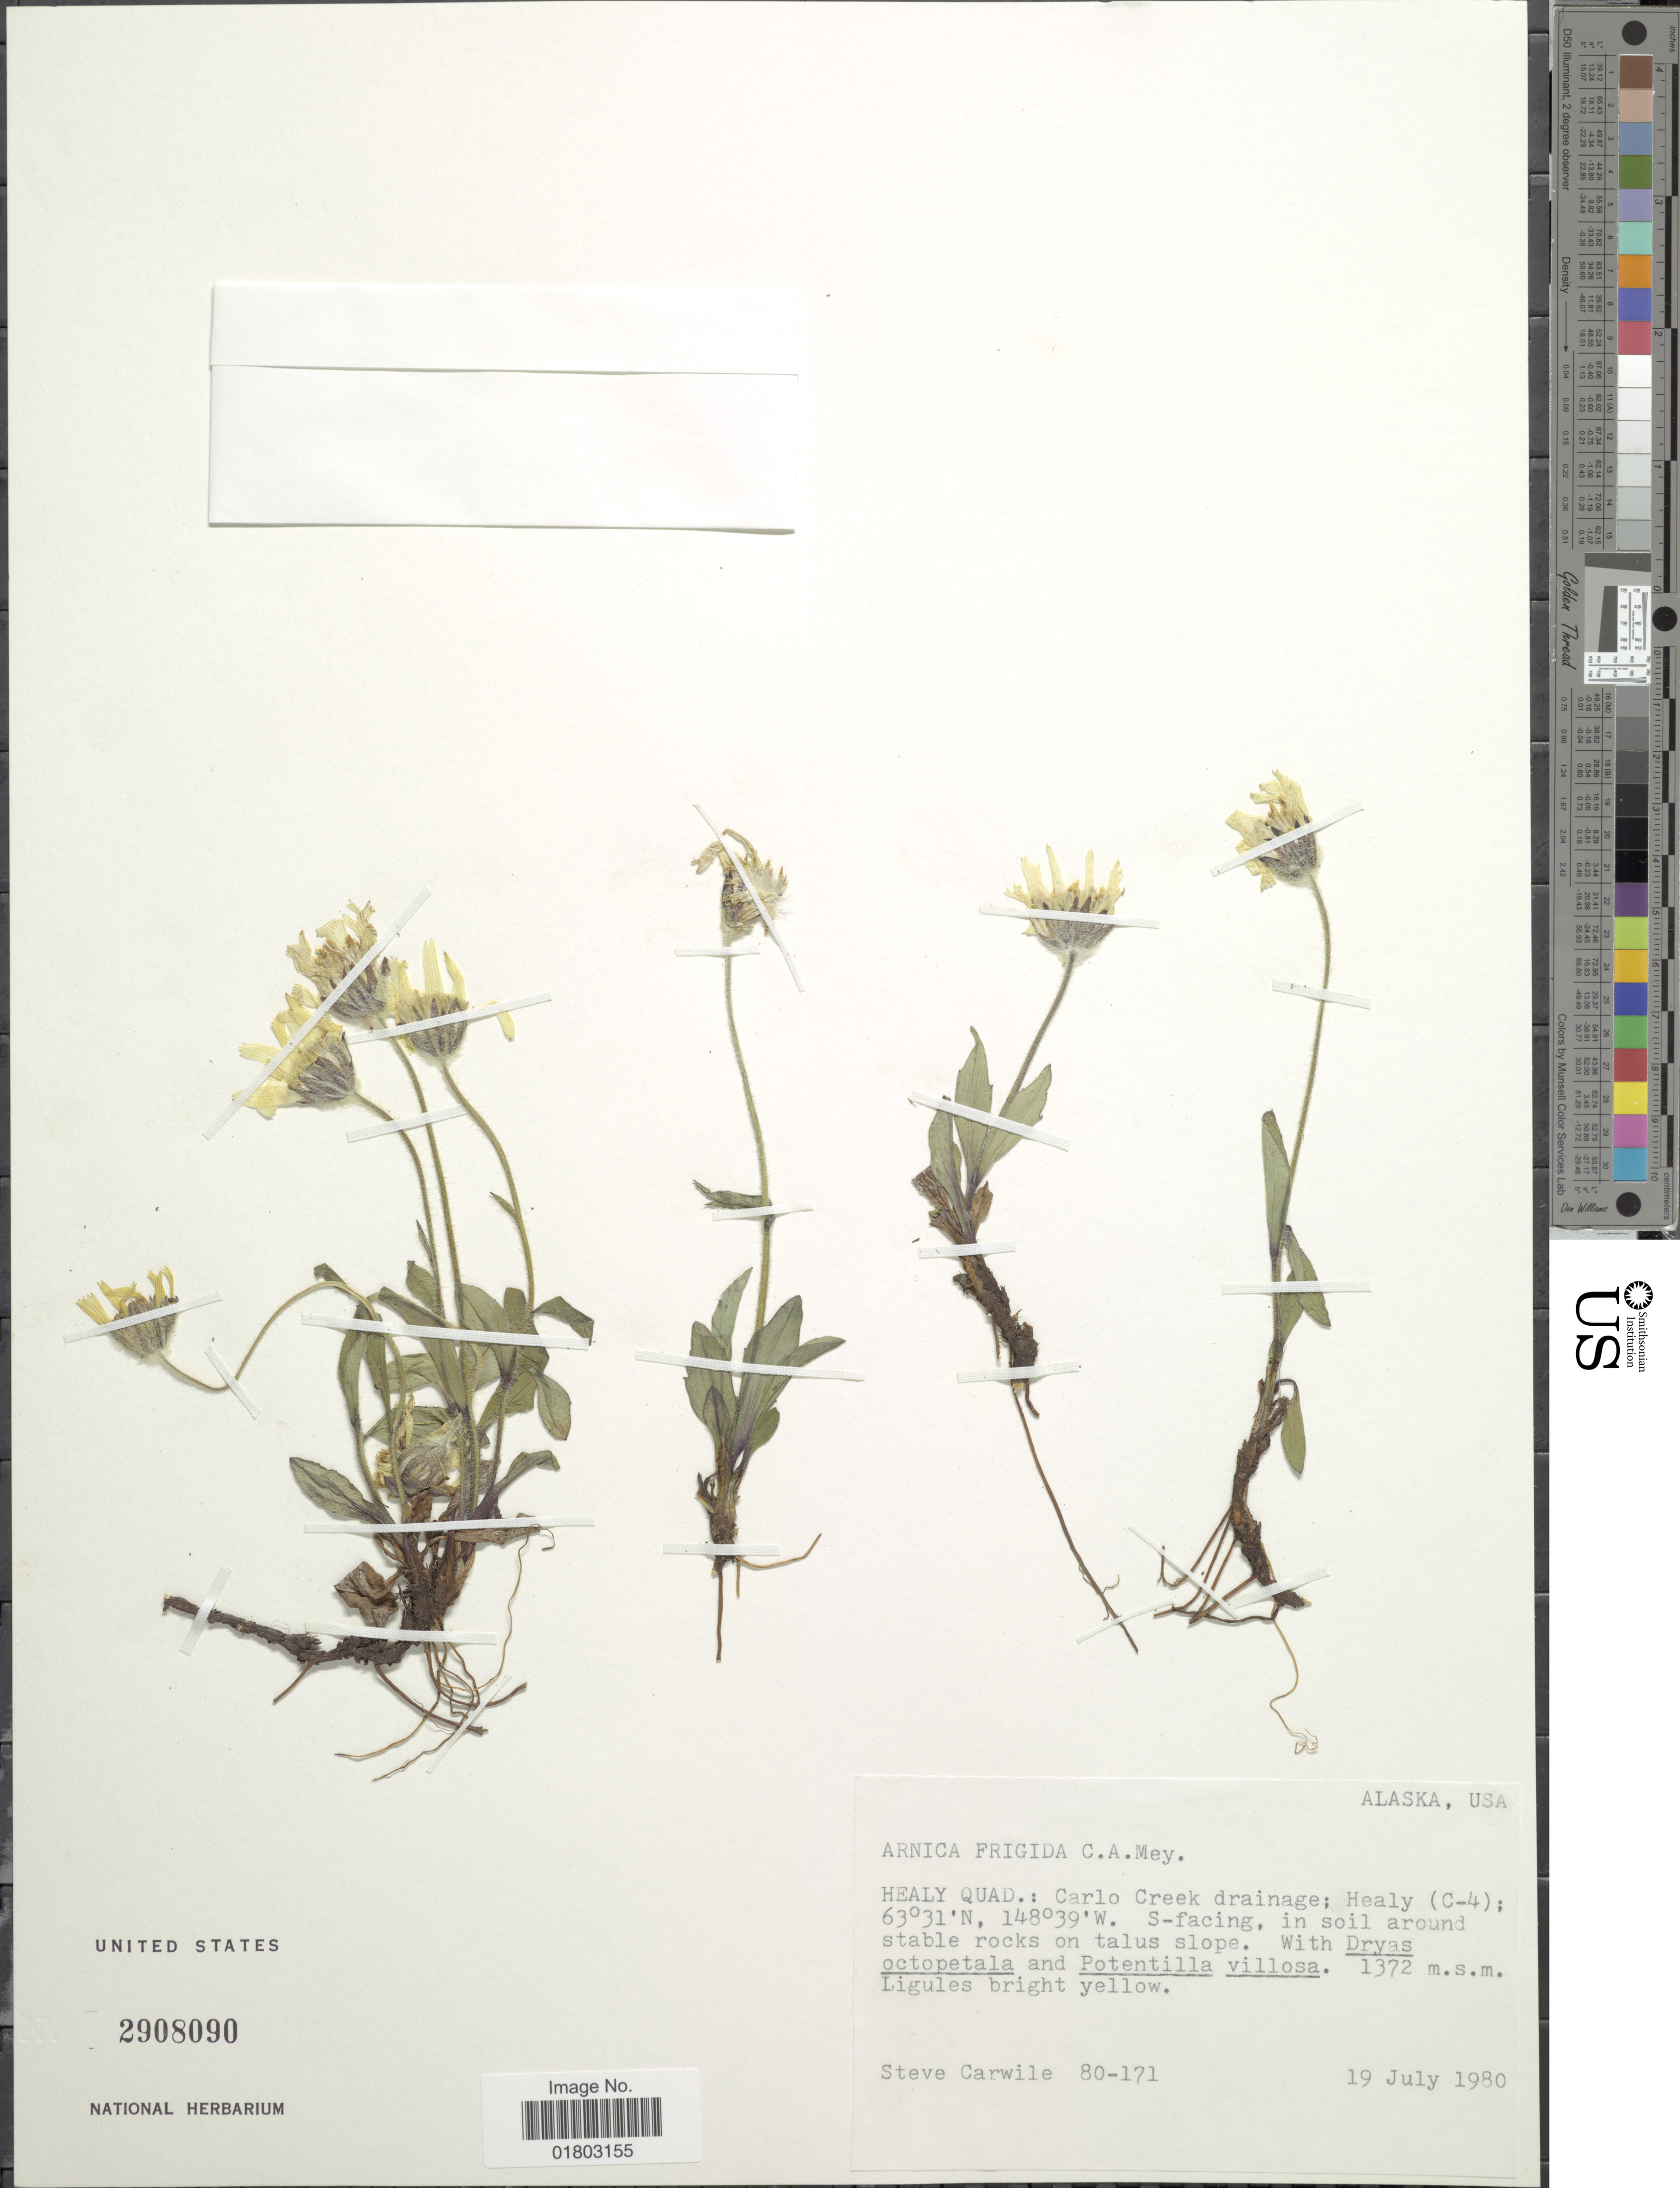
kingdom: Plantae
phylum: Tracheophyta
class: Magnoliopsida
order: Asterales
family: Asteraceae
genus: Arnica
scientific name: Arnica foliosa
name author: Nutt.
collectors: S. Carwile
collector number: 80-171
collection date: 1980-07-19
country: United States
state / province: Alaska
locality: Healy Quad: carlo Creek drainage; Healy (C-4), S-facing in soil stable rocks on talus slope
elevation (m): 1372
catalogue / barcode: US 2908090